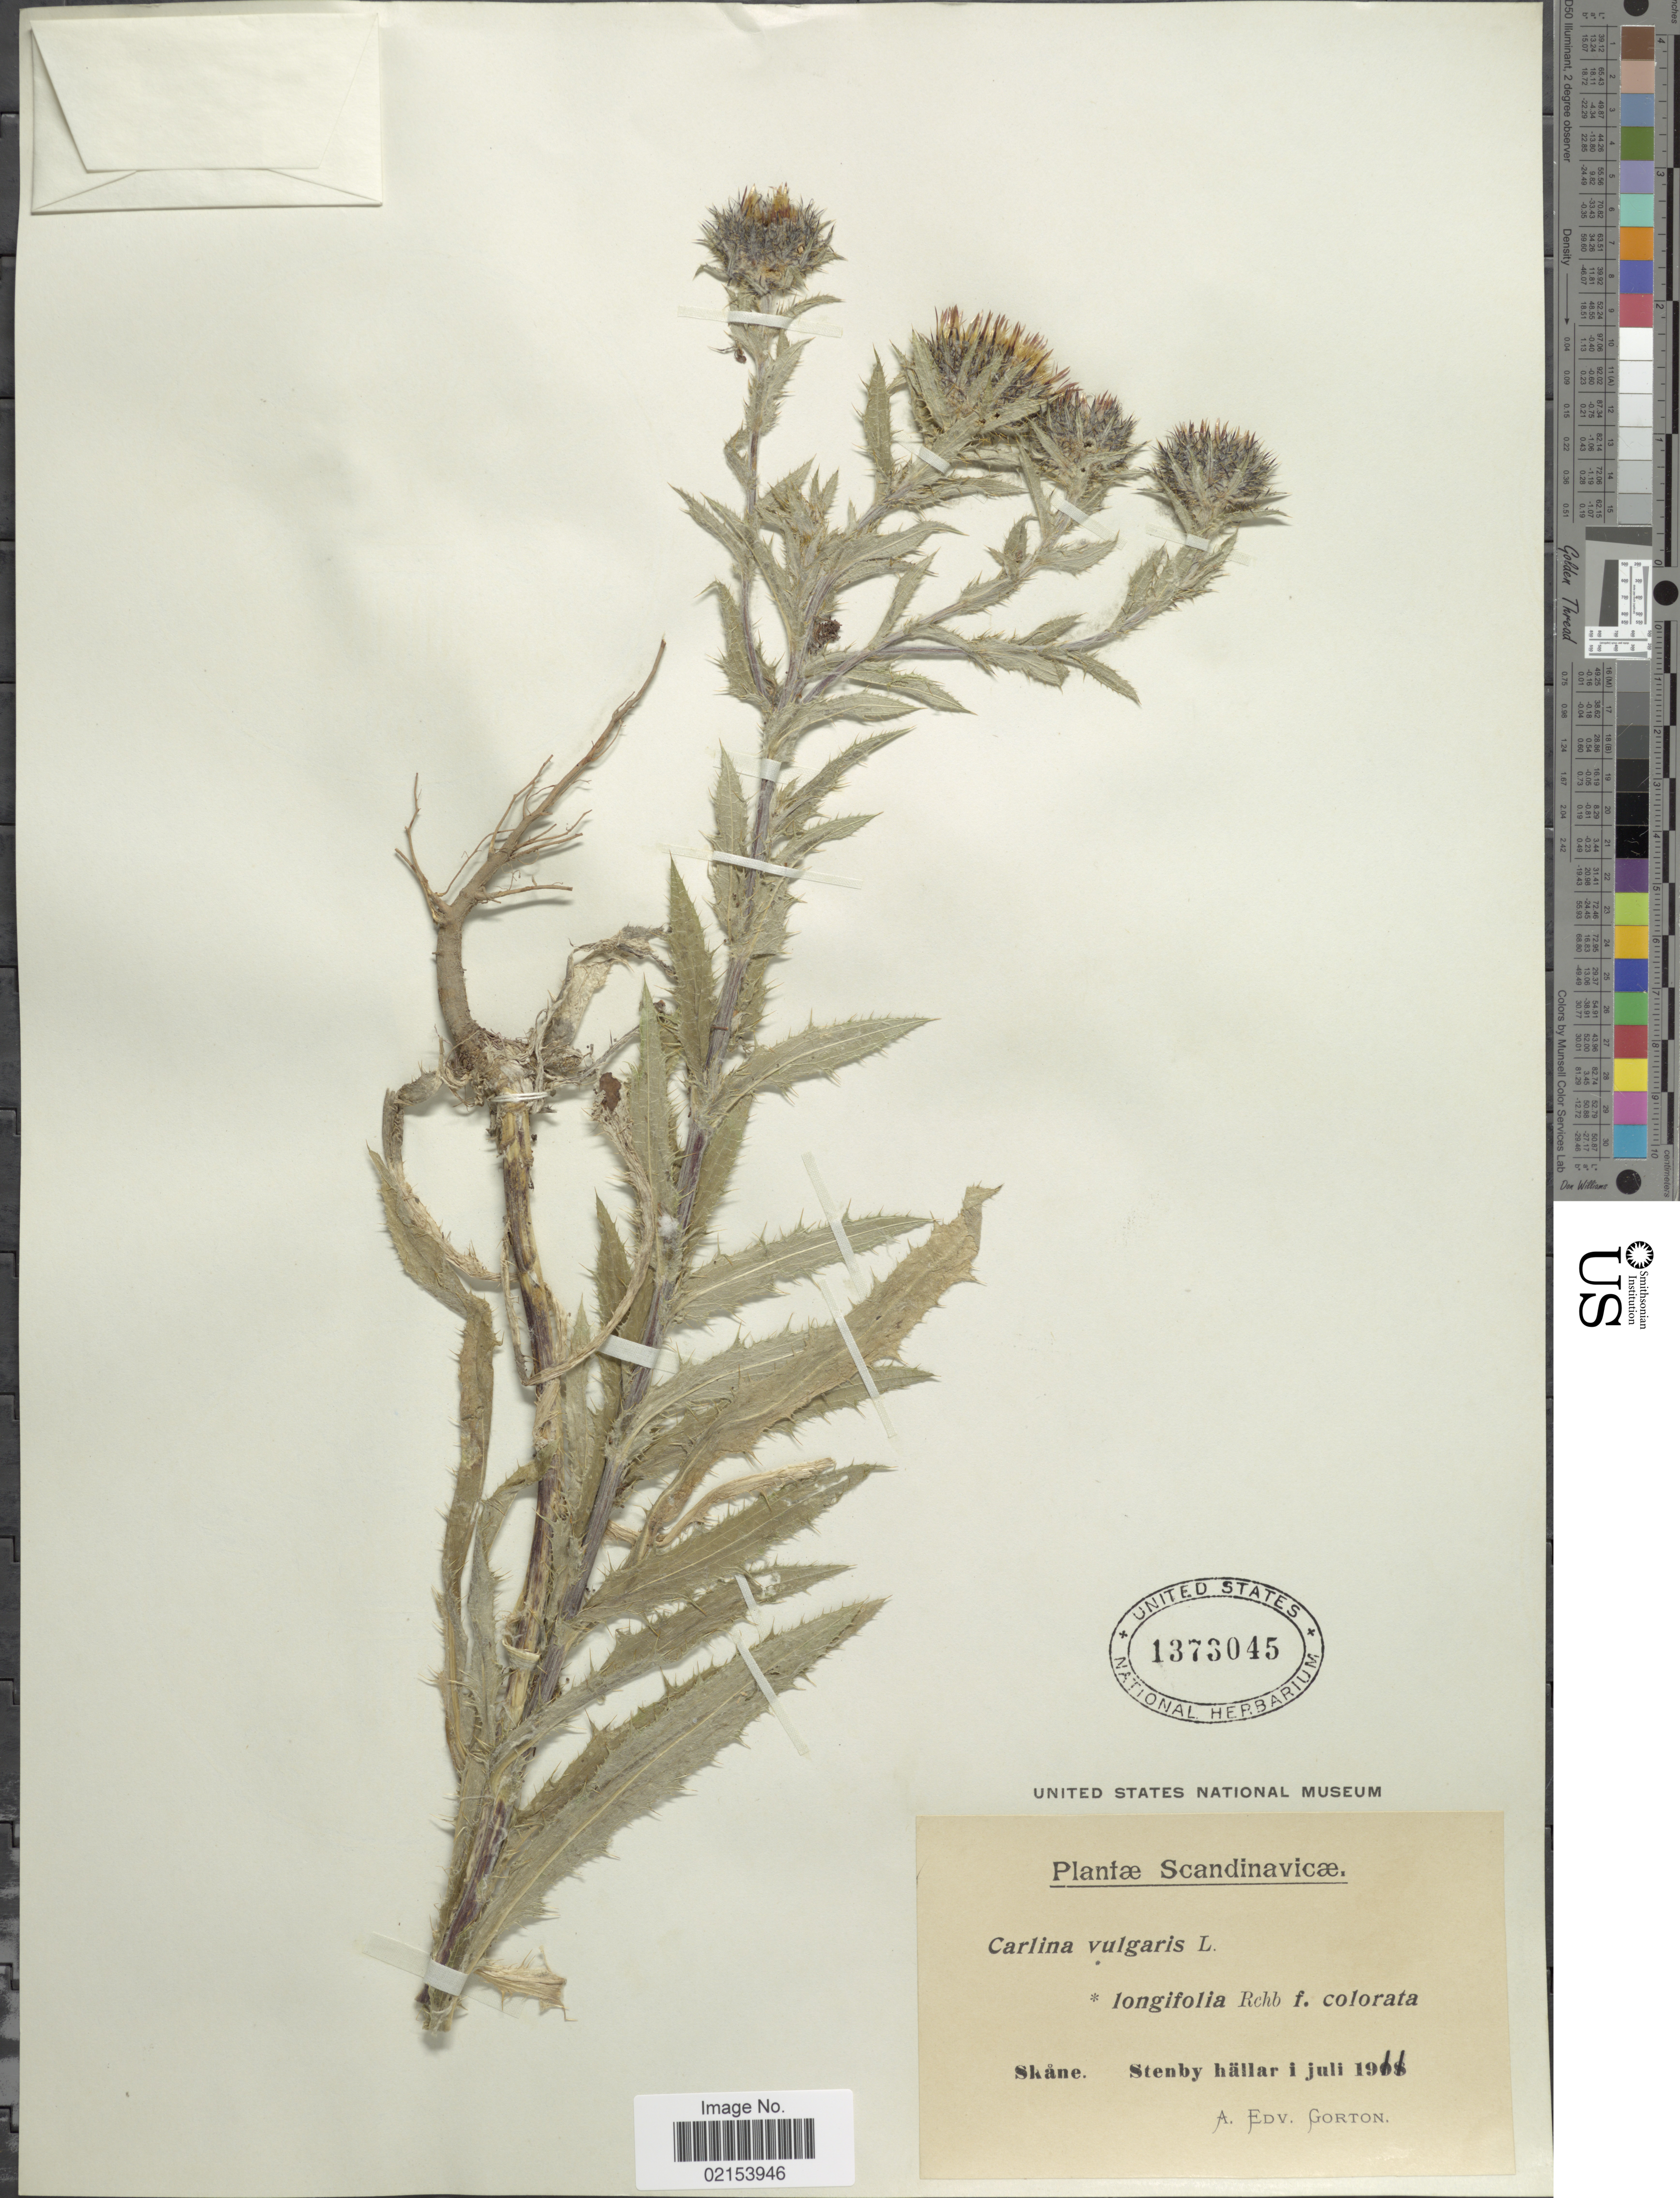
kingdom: Plantae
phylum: Tracheophyta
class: Magnoliopsida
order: Asterales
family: Asteraceae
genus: Carlina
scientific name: Carlina vulgaris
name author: L.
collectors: A. Gorton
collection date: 1911-07-01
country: Sweden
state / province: Skåne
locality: Stenby hällar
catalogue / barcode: US 1373045